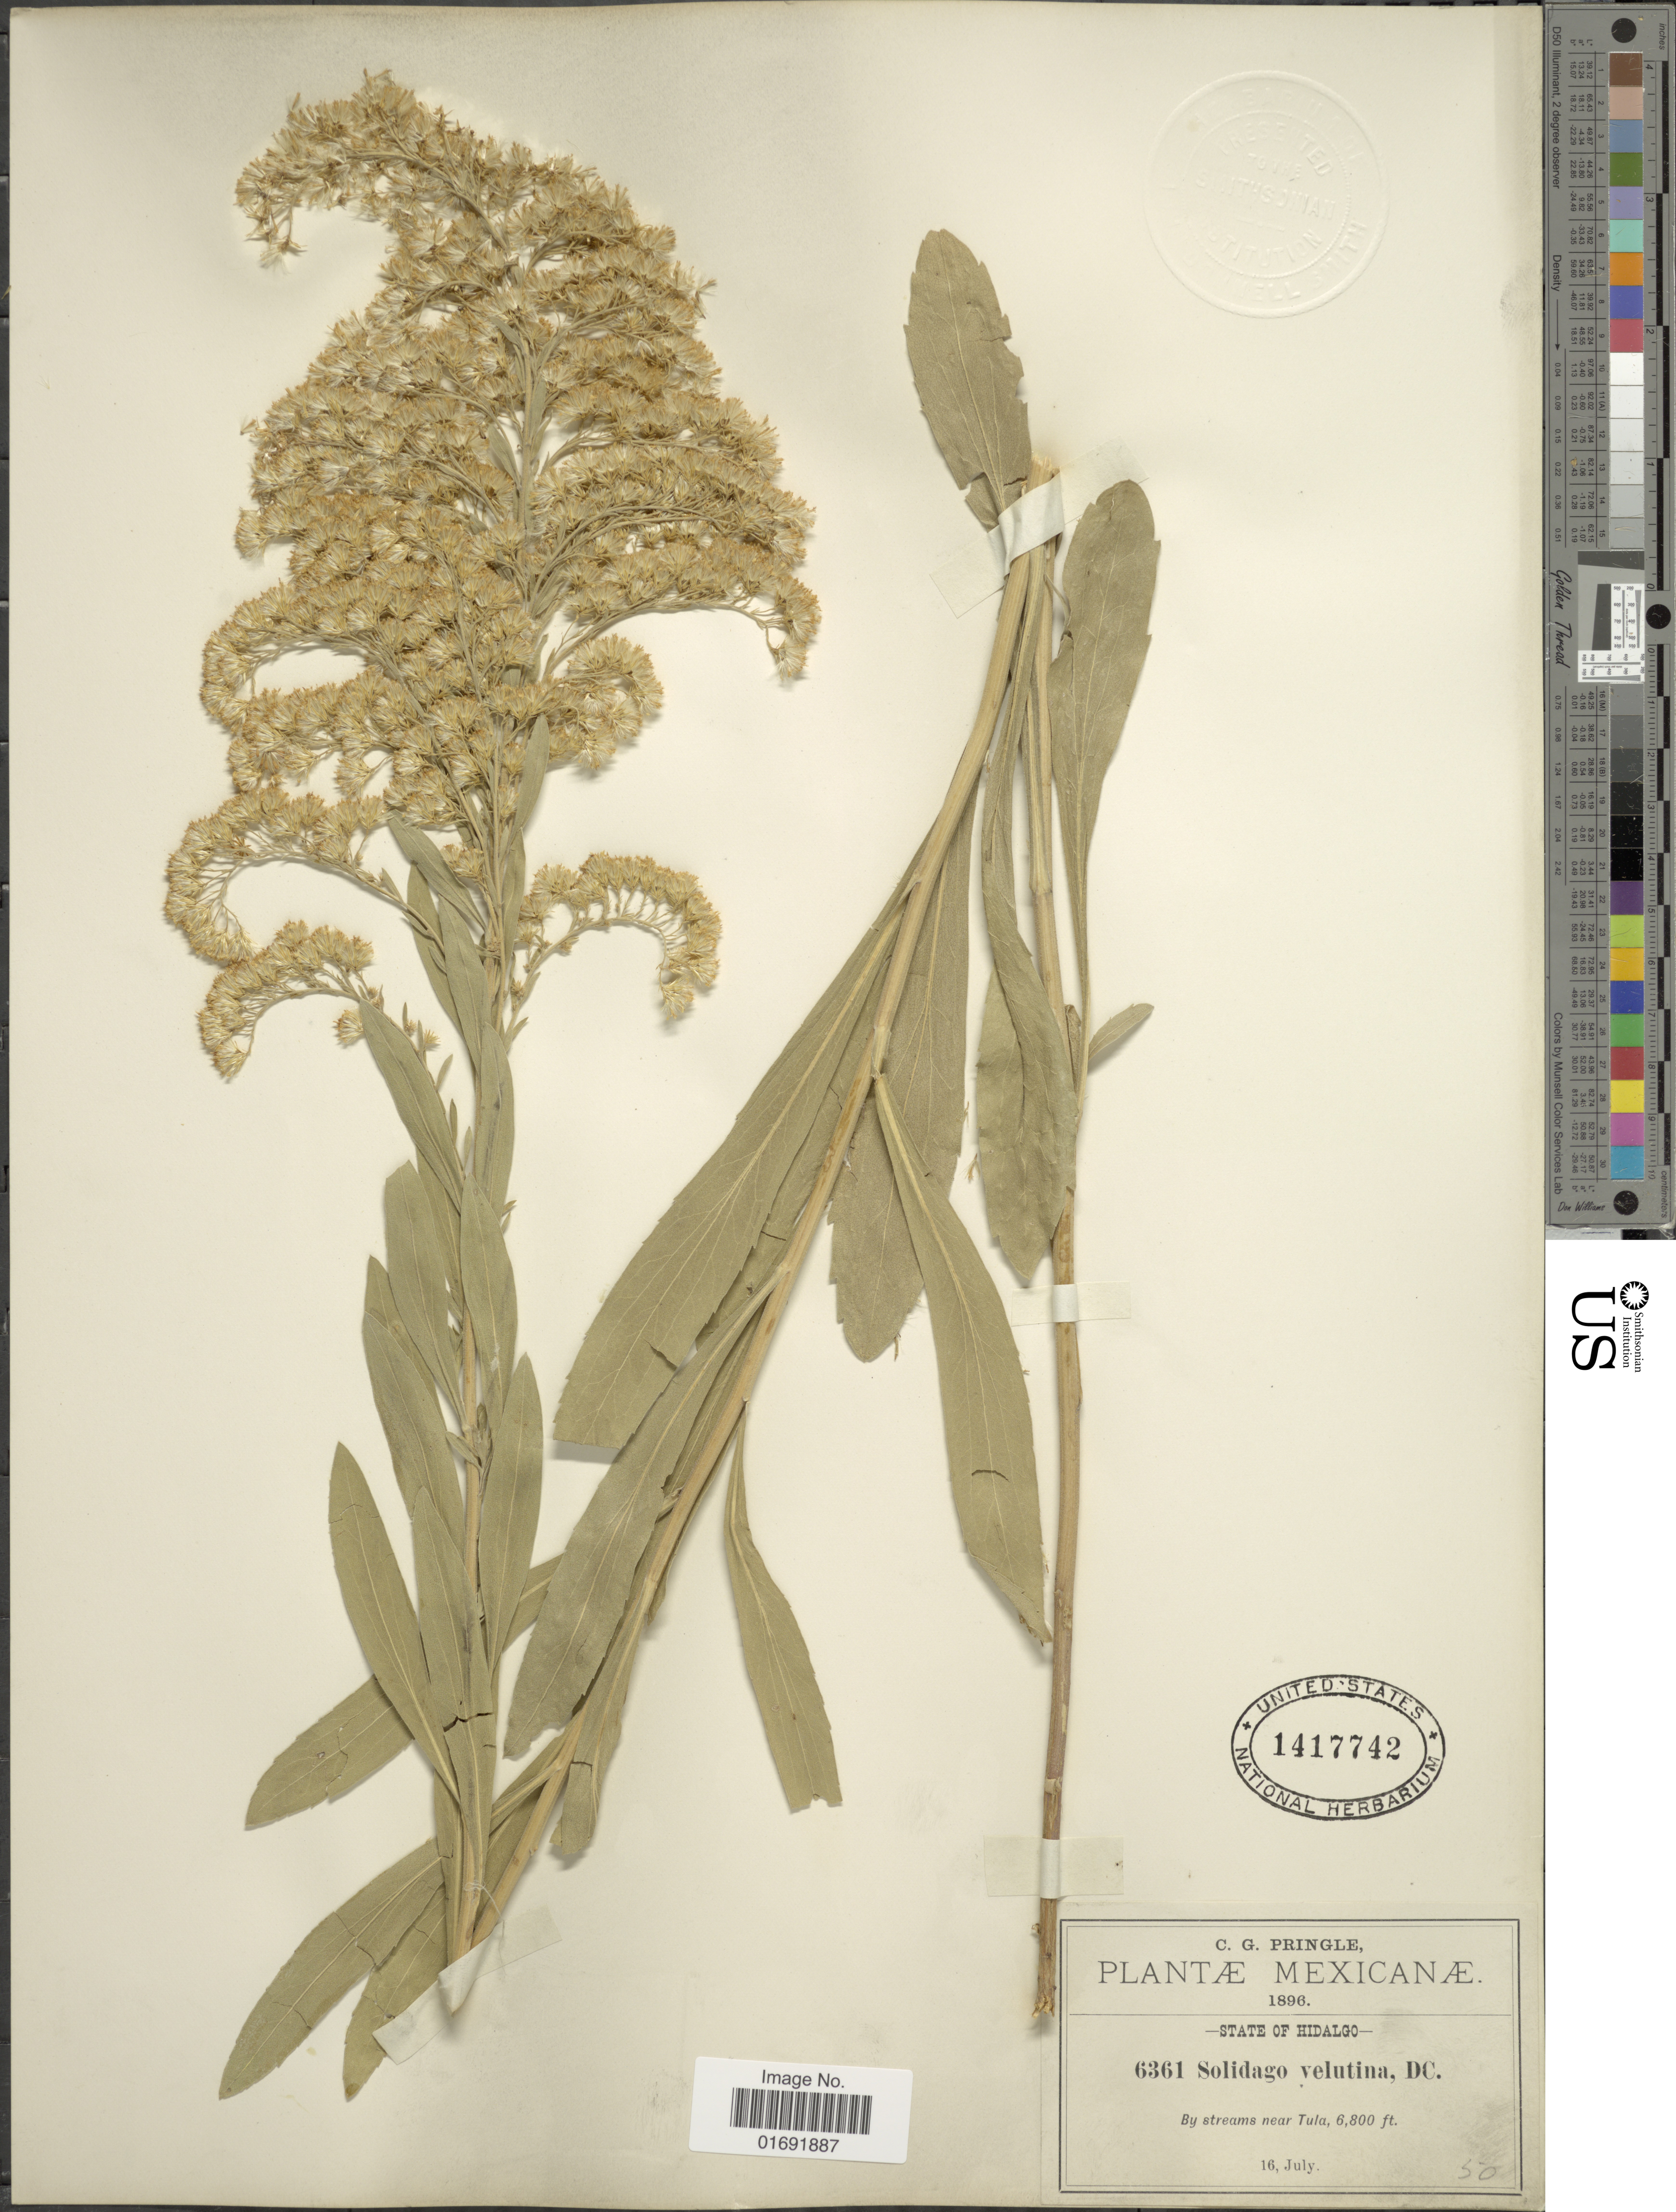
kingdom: Plantae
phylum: Tracheophyta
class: Magnoliopsida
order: Asterales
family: Asteraceae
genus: Solidago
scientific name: Solidago velutina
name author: DC.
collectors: C. G. Pringle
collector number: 6361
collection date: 1896-07-16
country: Mexico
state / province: Hidalgo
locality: Near Tula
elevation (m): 2073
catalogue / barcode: US 1417742